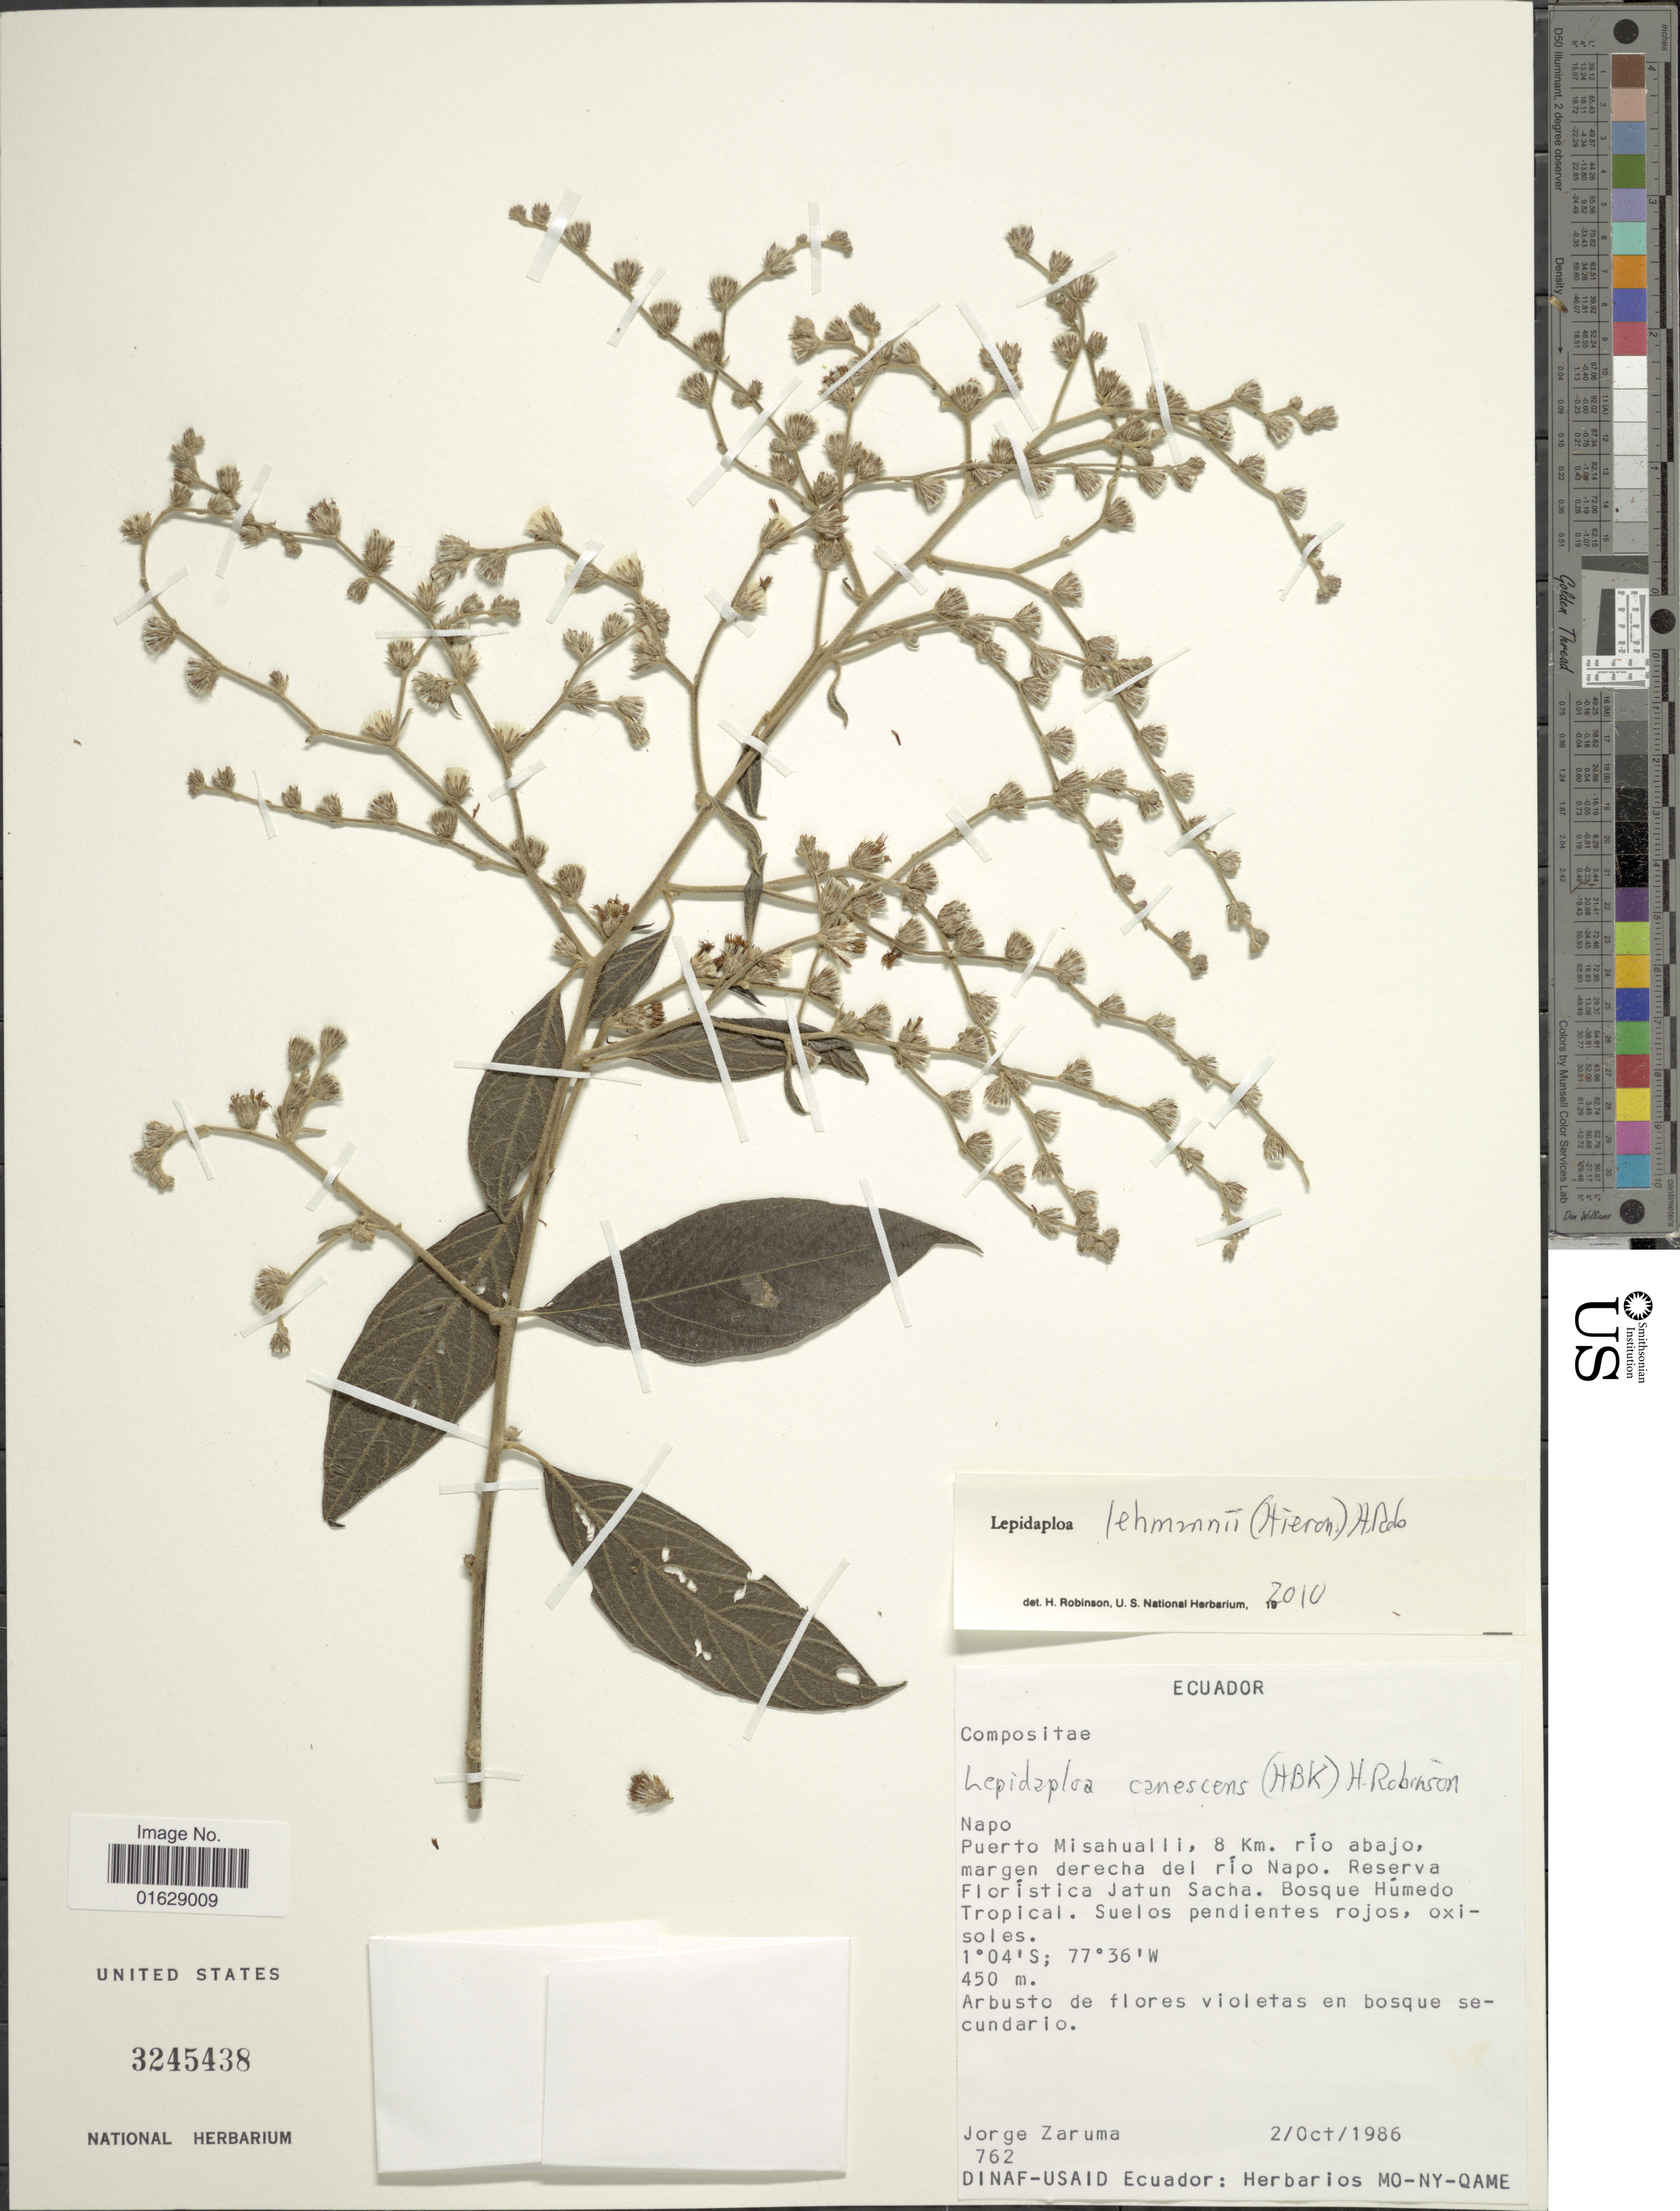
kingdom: Plantae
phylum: Tracheophyta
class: Magnoliopsida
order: Asterales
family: Asteraceae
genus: Lepidaploa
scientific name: Lepidaploa lehmannii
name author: (Hieron.) H. Rob.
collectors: J. Zaruma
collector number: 762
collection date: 1986-10-02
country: Ecuador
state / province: Napo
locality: Puerto Misahualli, 8 Km. rio abajo, margen derecha del rio Napo. Reserva Florstica Jatun Sacha.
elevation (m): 450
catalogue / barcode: US 3245438